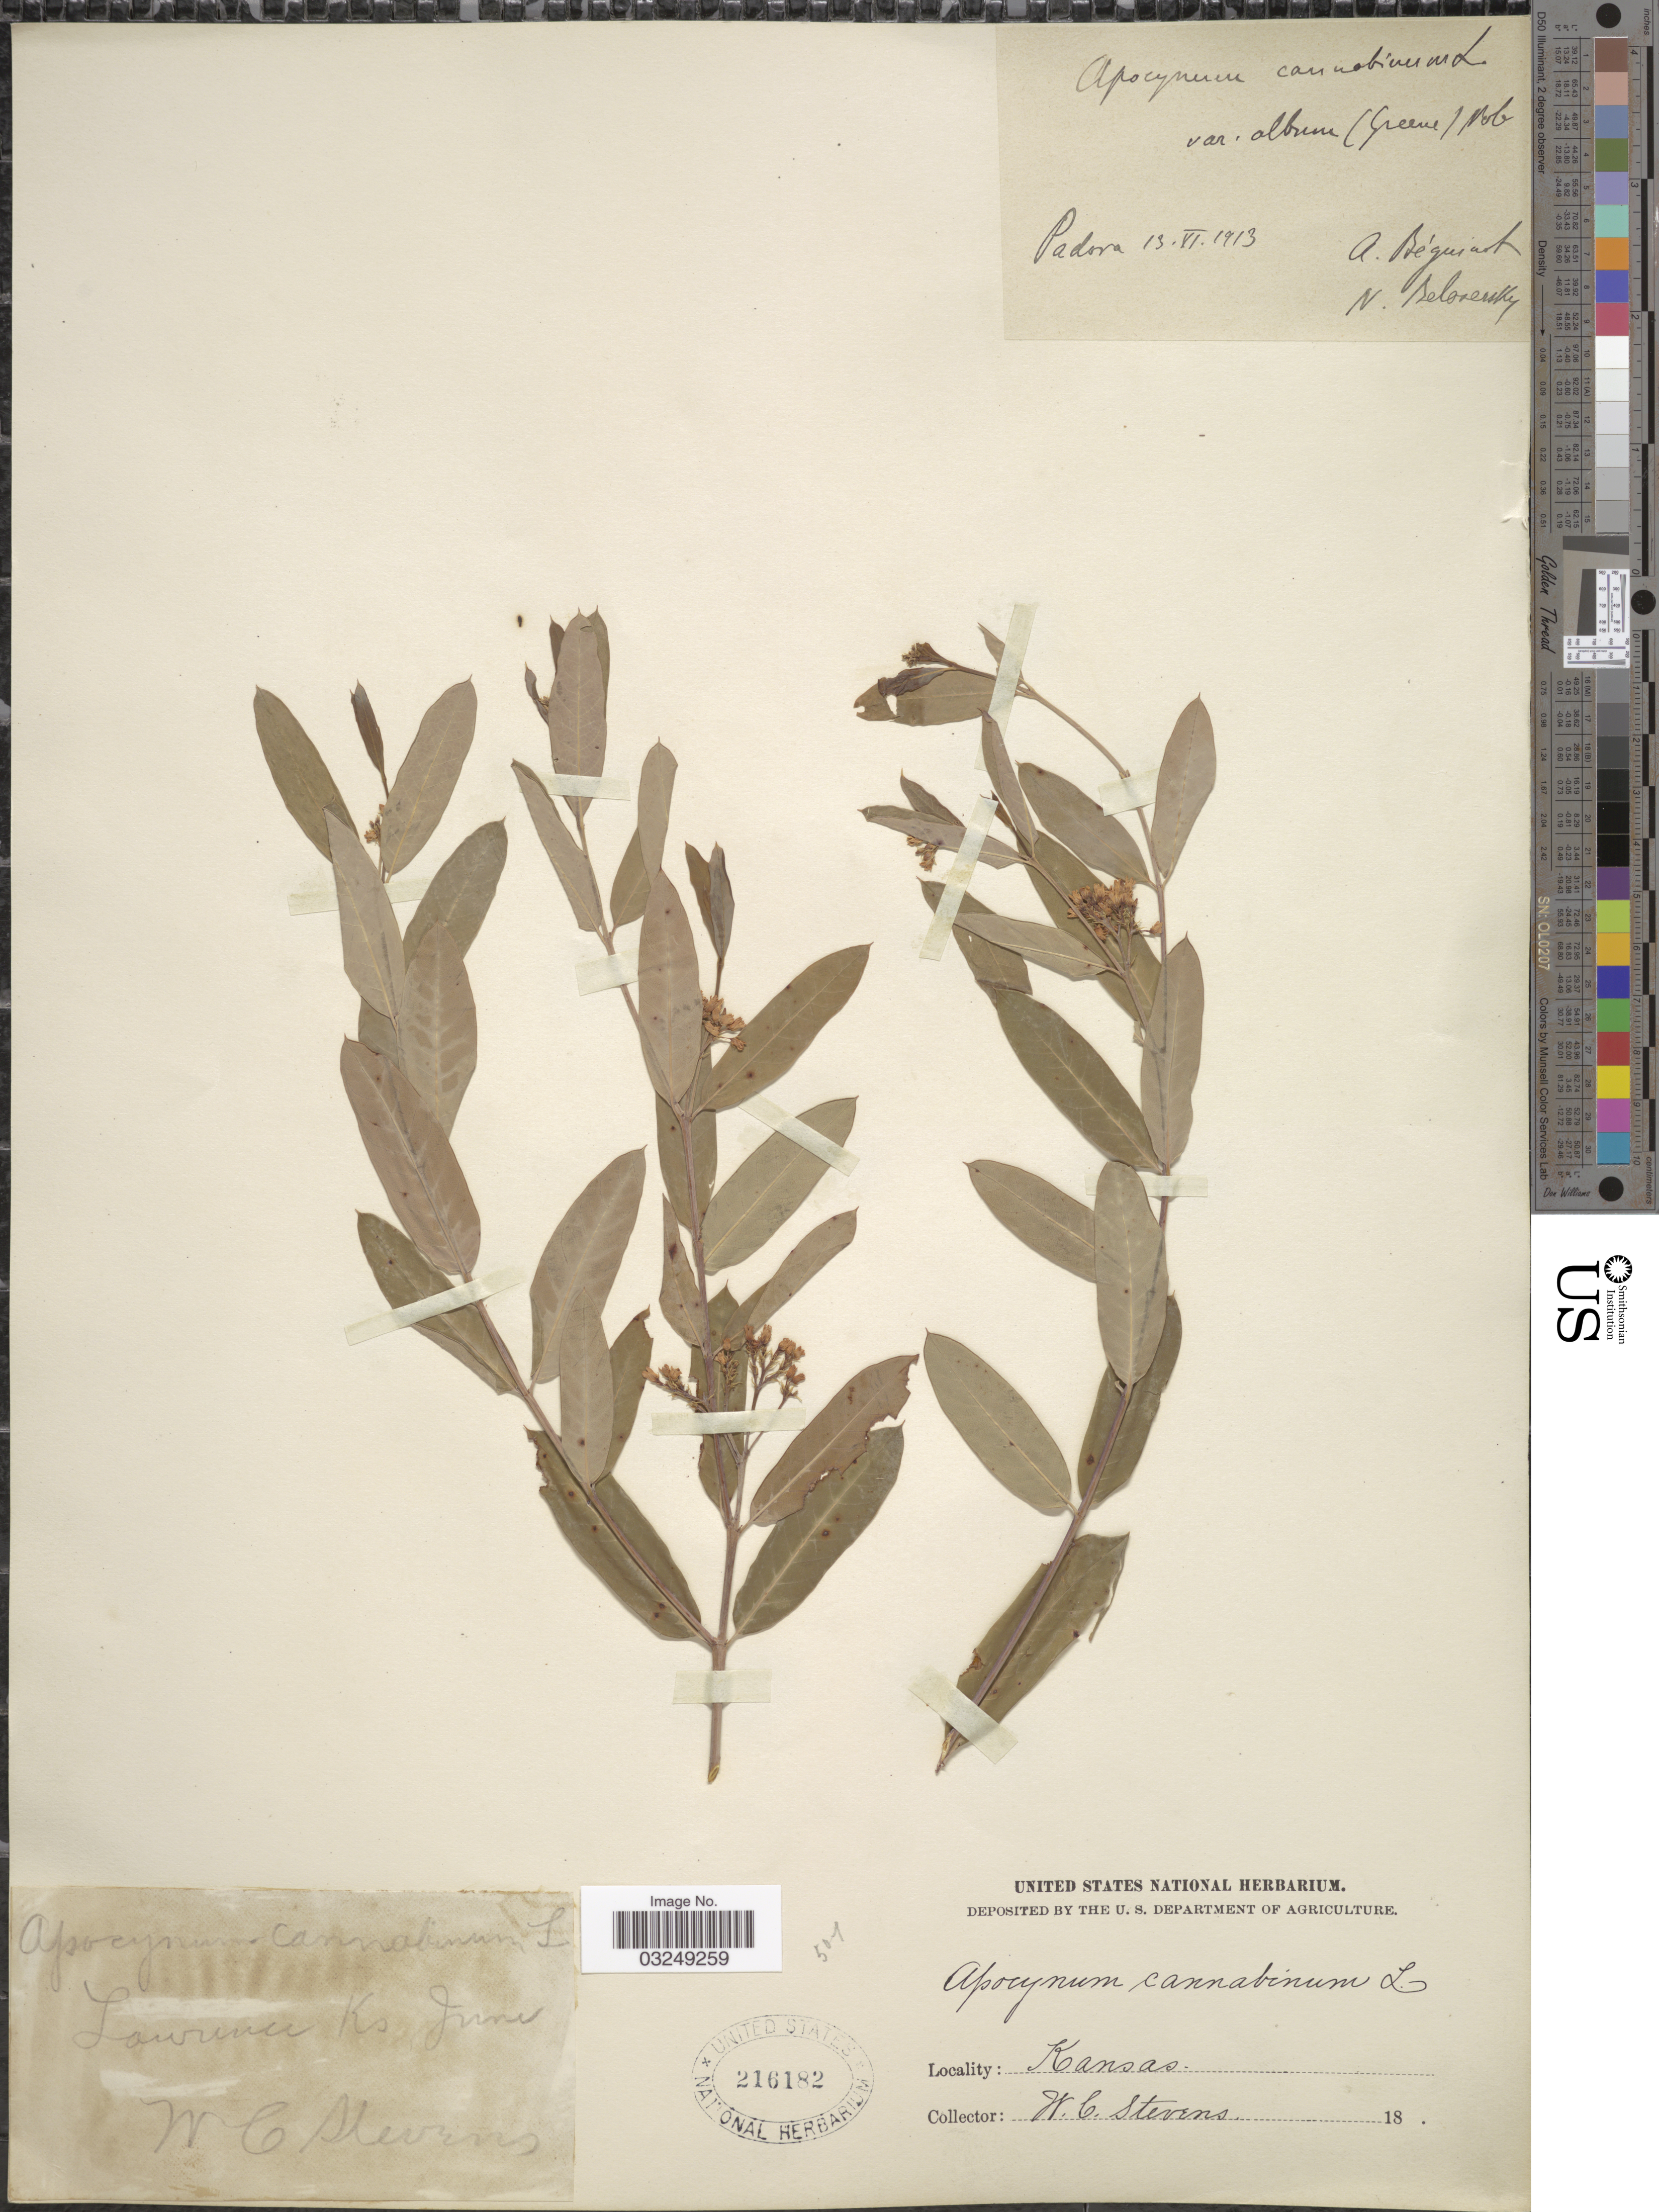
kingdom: Plantae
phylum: Tracheophyta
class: Magnoliopsida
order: Gentianales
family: Apocynaceae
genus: Apocynum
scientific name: Apocynum album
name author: Greene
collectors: W. C. Stevens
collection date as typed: June 18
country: United States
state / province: Kansas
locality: Lawrence Ks.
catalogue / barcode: US 216182